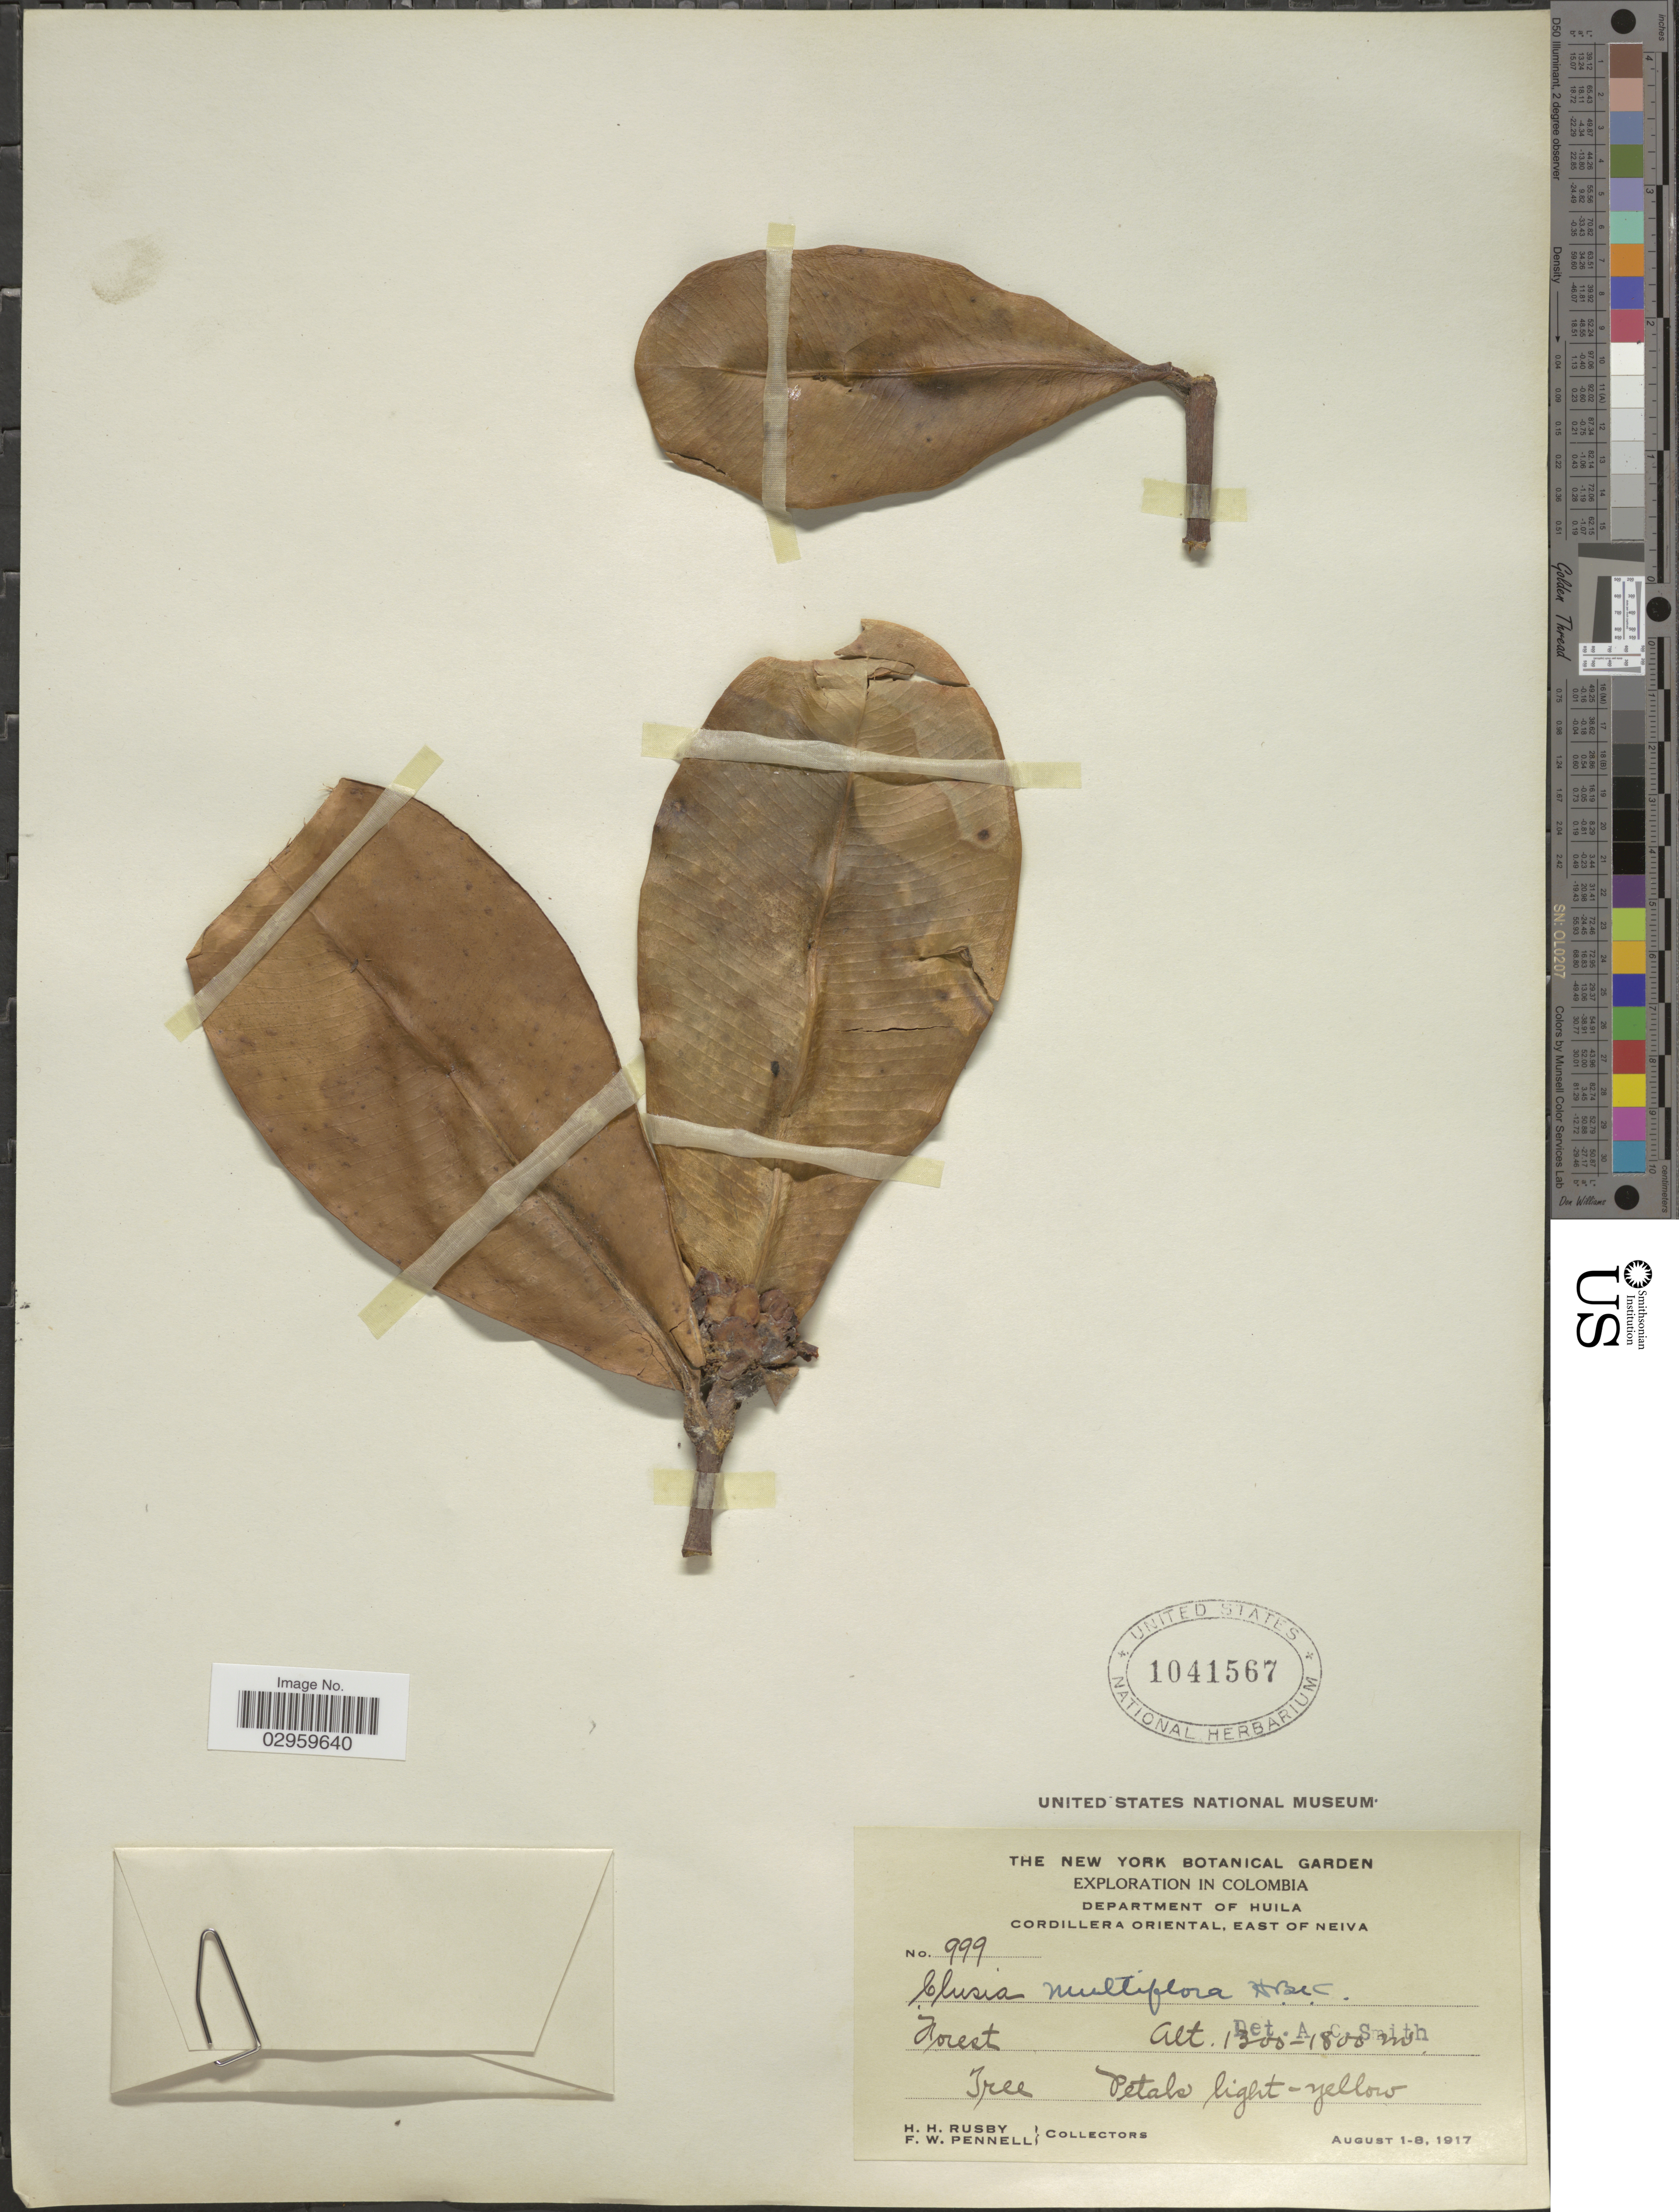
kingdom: Plantae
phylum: Tracheophyta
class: Magnoliopsida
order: Malpighiales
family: Clusiaceae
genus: Clusia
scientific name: Clusia multiflora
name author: Kunth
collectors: H. H. Rusby & F. W. Pennell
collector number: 999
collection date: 1917-08-01/1917-08-08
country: Colombia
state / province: Huila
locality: Department of Huila, Cordillera Oriental, East of Neiva.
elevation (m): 1300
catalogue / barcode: US 1041567